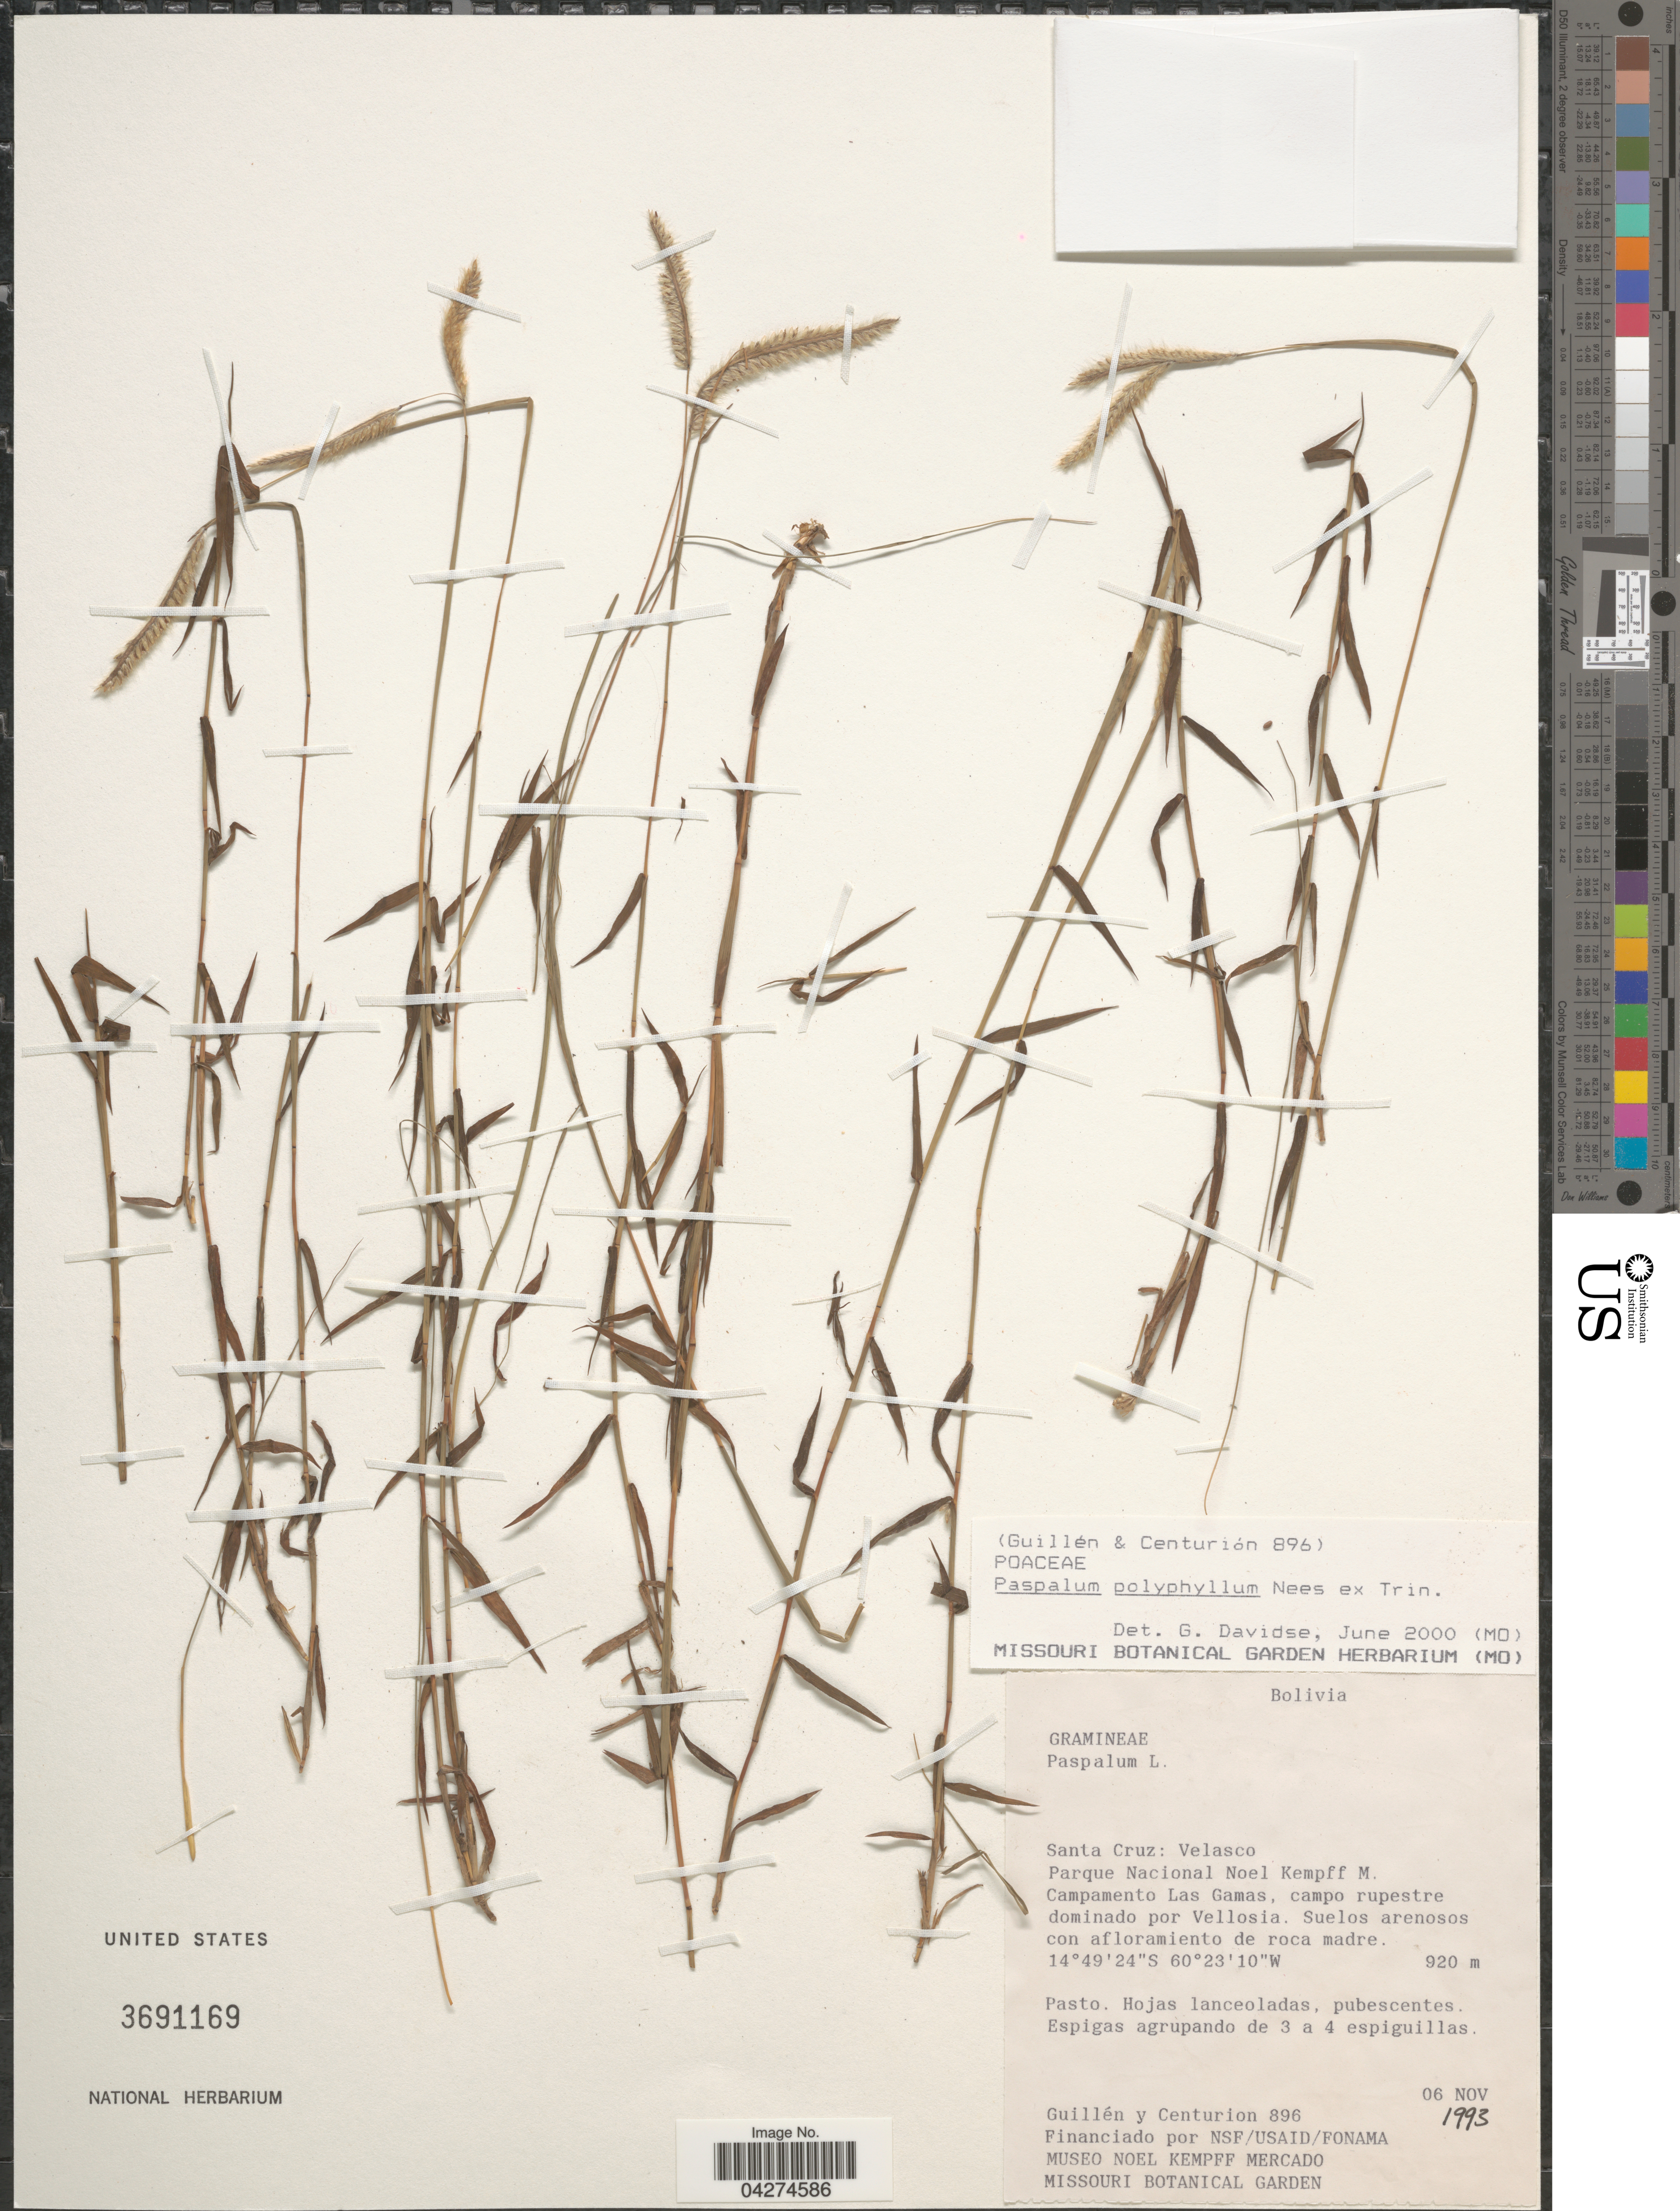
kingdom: Plantae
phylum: Tracheophyta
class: Liliopsida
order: Poales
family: Poaceae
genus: Paspalum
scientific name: Paspalum polyphyllum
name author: Nees ex Trin.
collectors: -- Guillen & Centurion, --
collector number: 896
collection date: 1993-11-06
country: Bolivia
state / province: Santa Cruz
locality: Velasco Parque Nacional Noel Kempff M. Campamento Las Gamas, campo rupestre dominado por Vellosia. Suelo arenosos con afloramiento de roca madre.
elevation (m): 920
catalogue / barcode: US 3691169